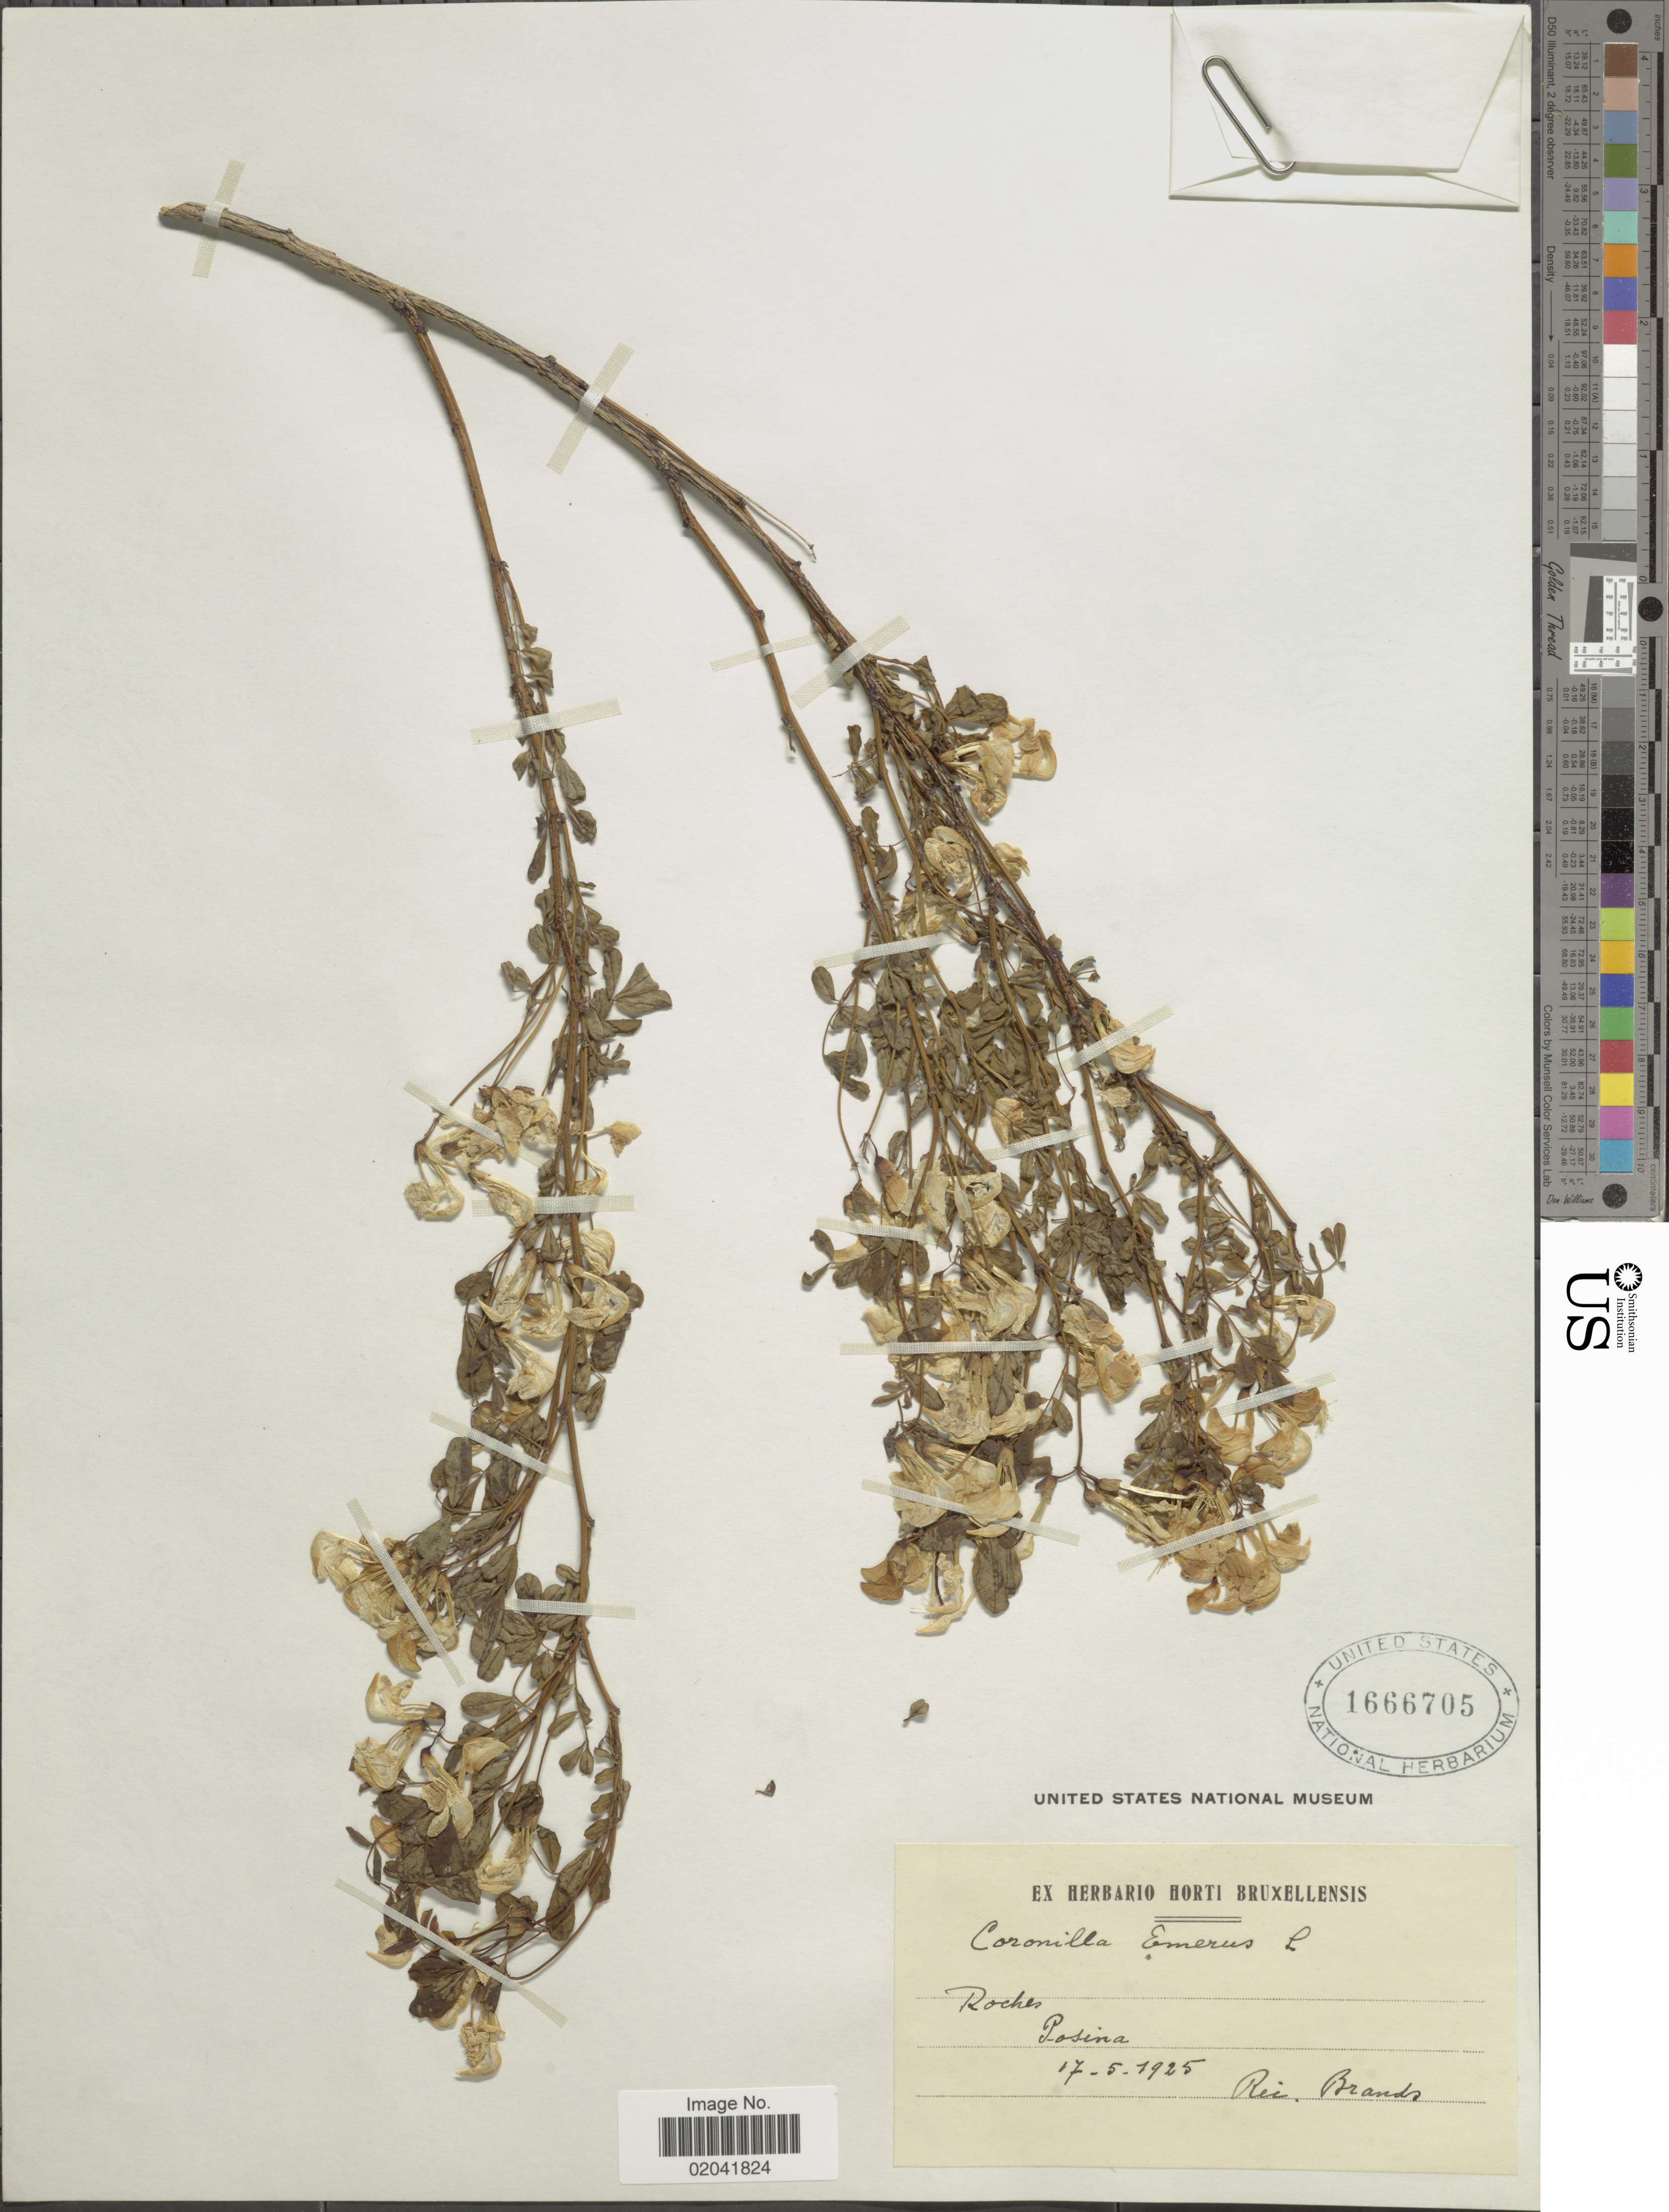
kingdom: Plantae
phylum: Tracheophyta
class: Magnoliopsida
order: Fabales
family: Fabaceae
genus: Coronilla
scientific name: Coronilla emerus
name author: L.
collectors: Brands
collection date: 1925-05-17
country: Italy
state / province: Veneto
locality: Posina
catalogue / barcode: US 1666705